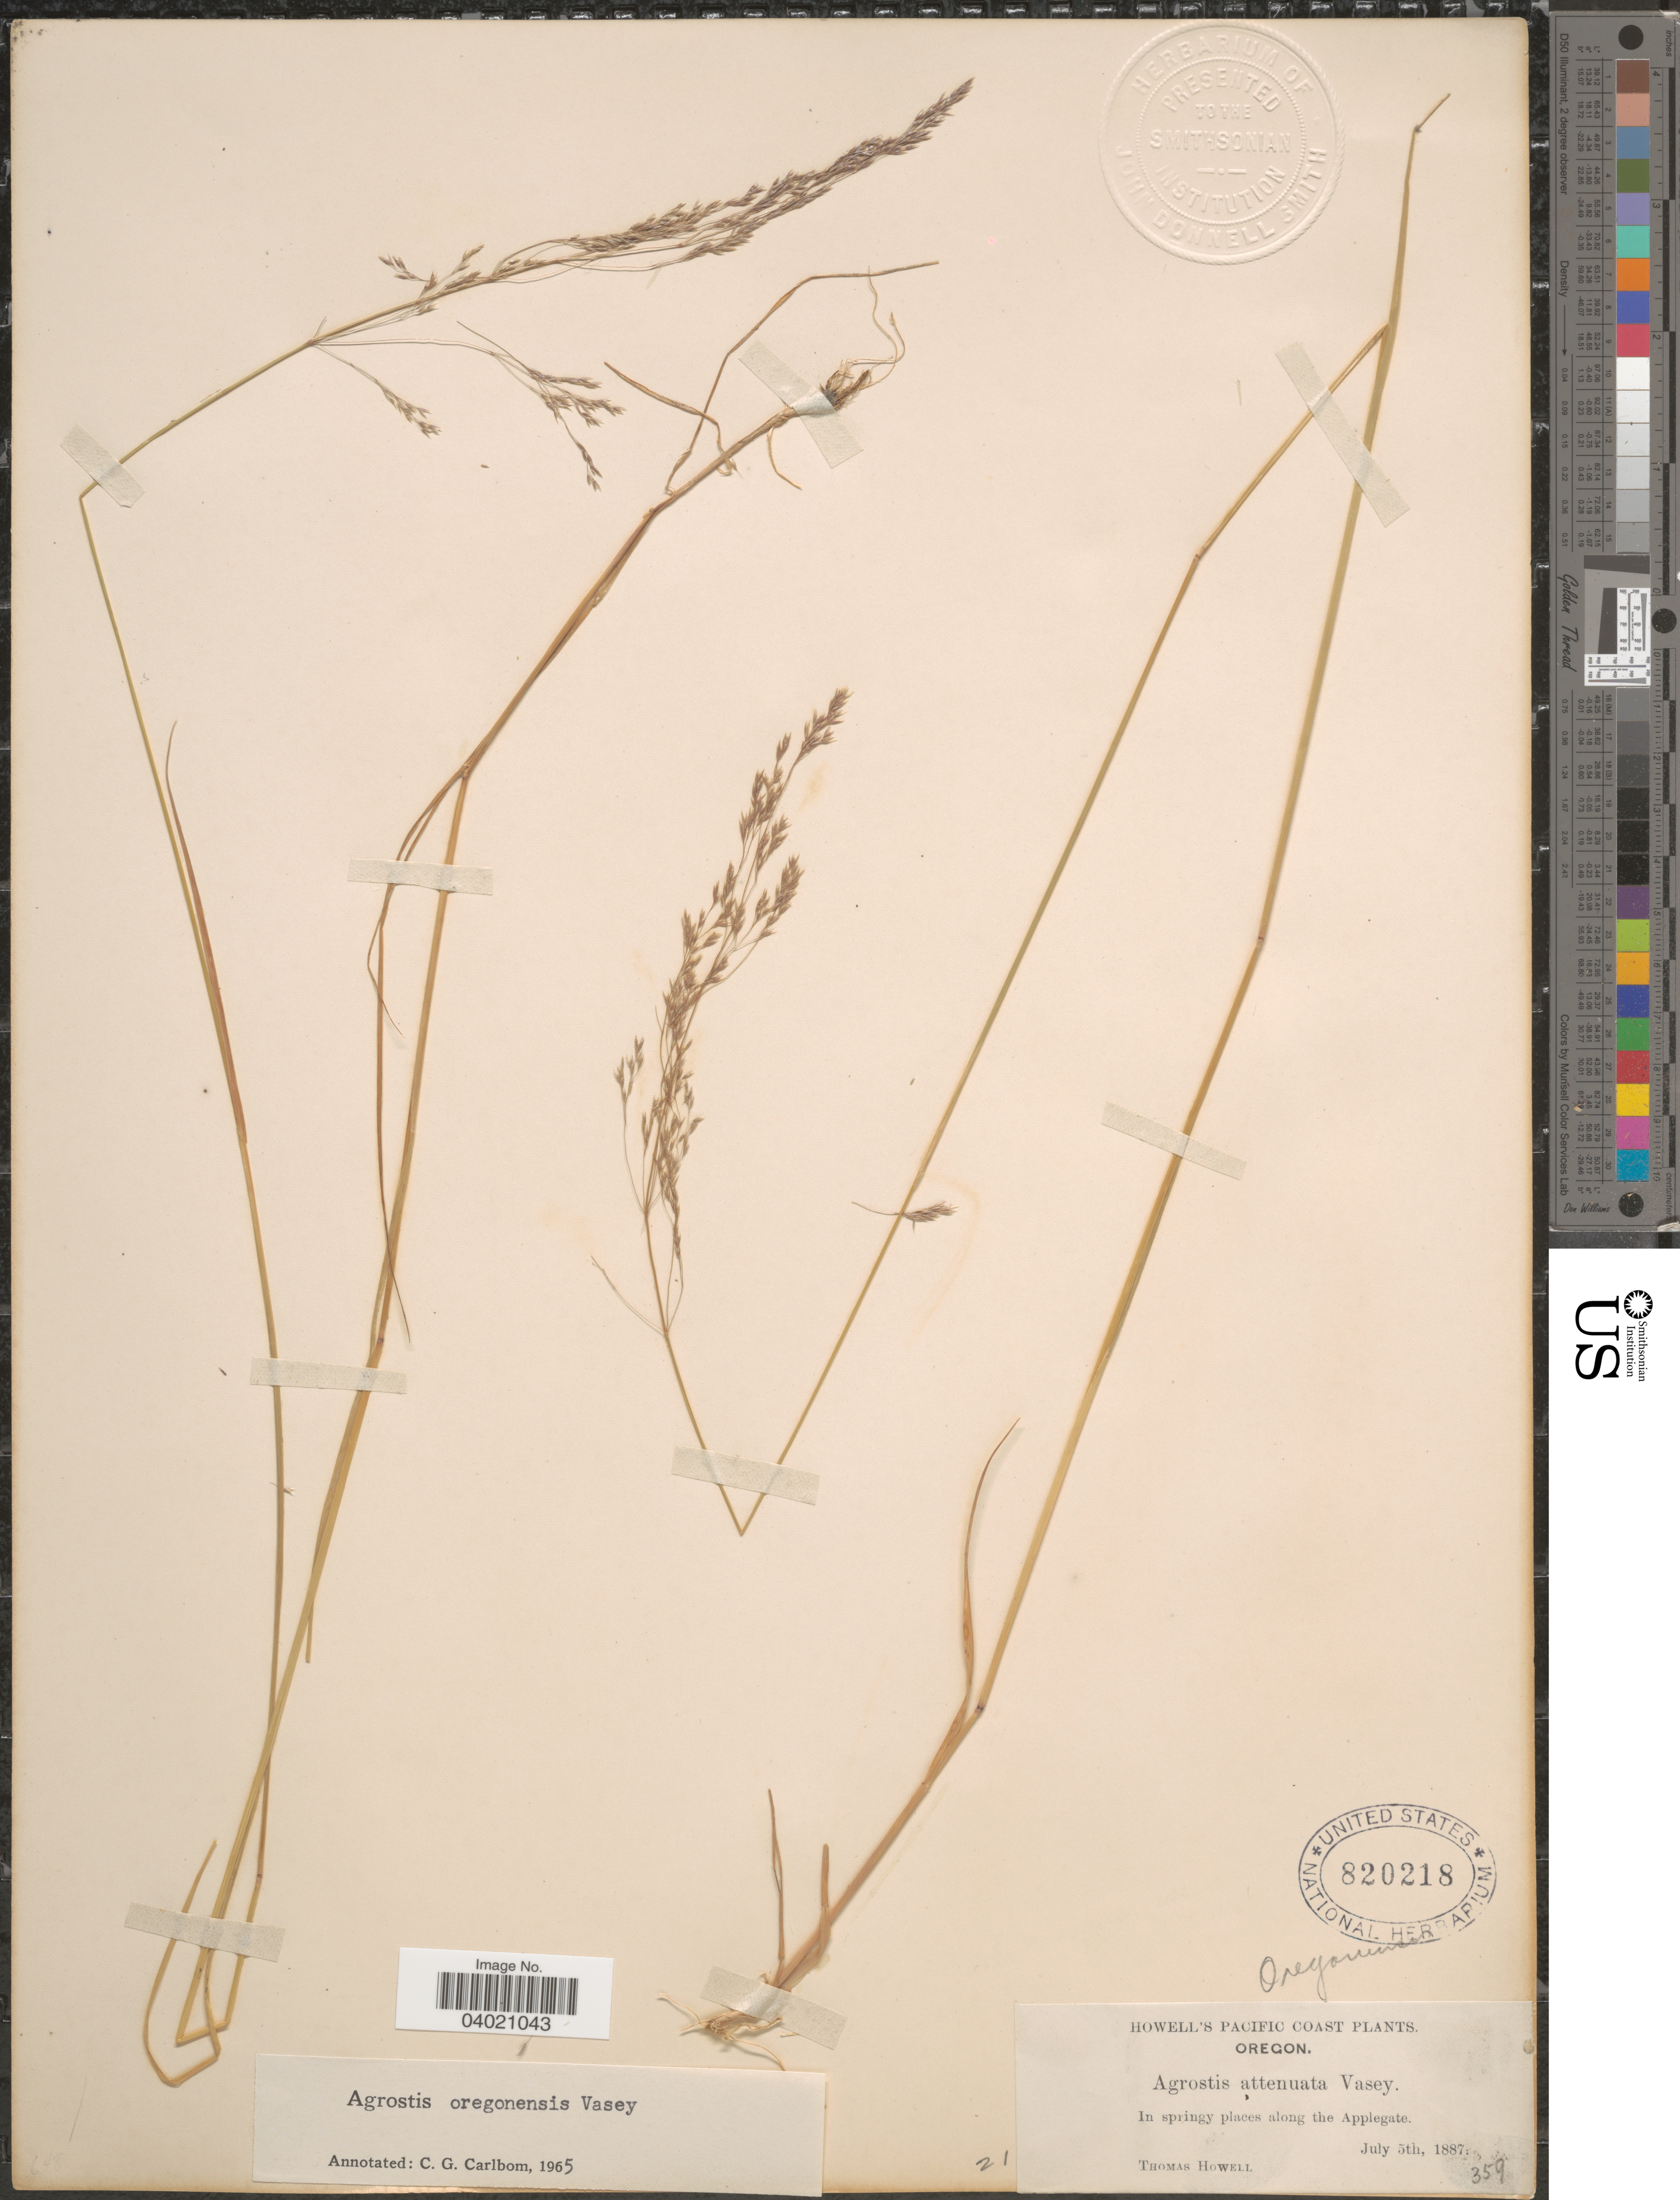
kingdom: Plantae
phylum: Tracheophyta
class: Liliopsida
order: Poales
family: Poaceae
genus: Agrostis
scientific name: Agrostis oregonensis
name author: Vasey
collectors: T. Howell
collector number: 359?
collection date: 1887-07-05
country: United States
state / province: Oregon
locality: Pacific Coast. In springy places along the Applegate.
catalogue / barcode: US 820218